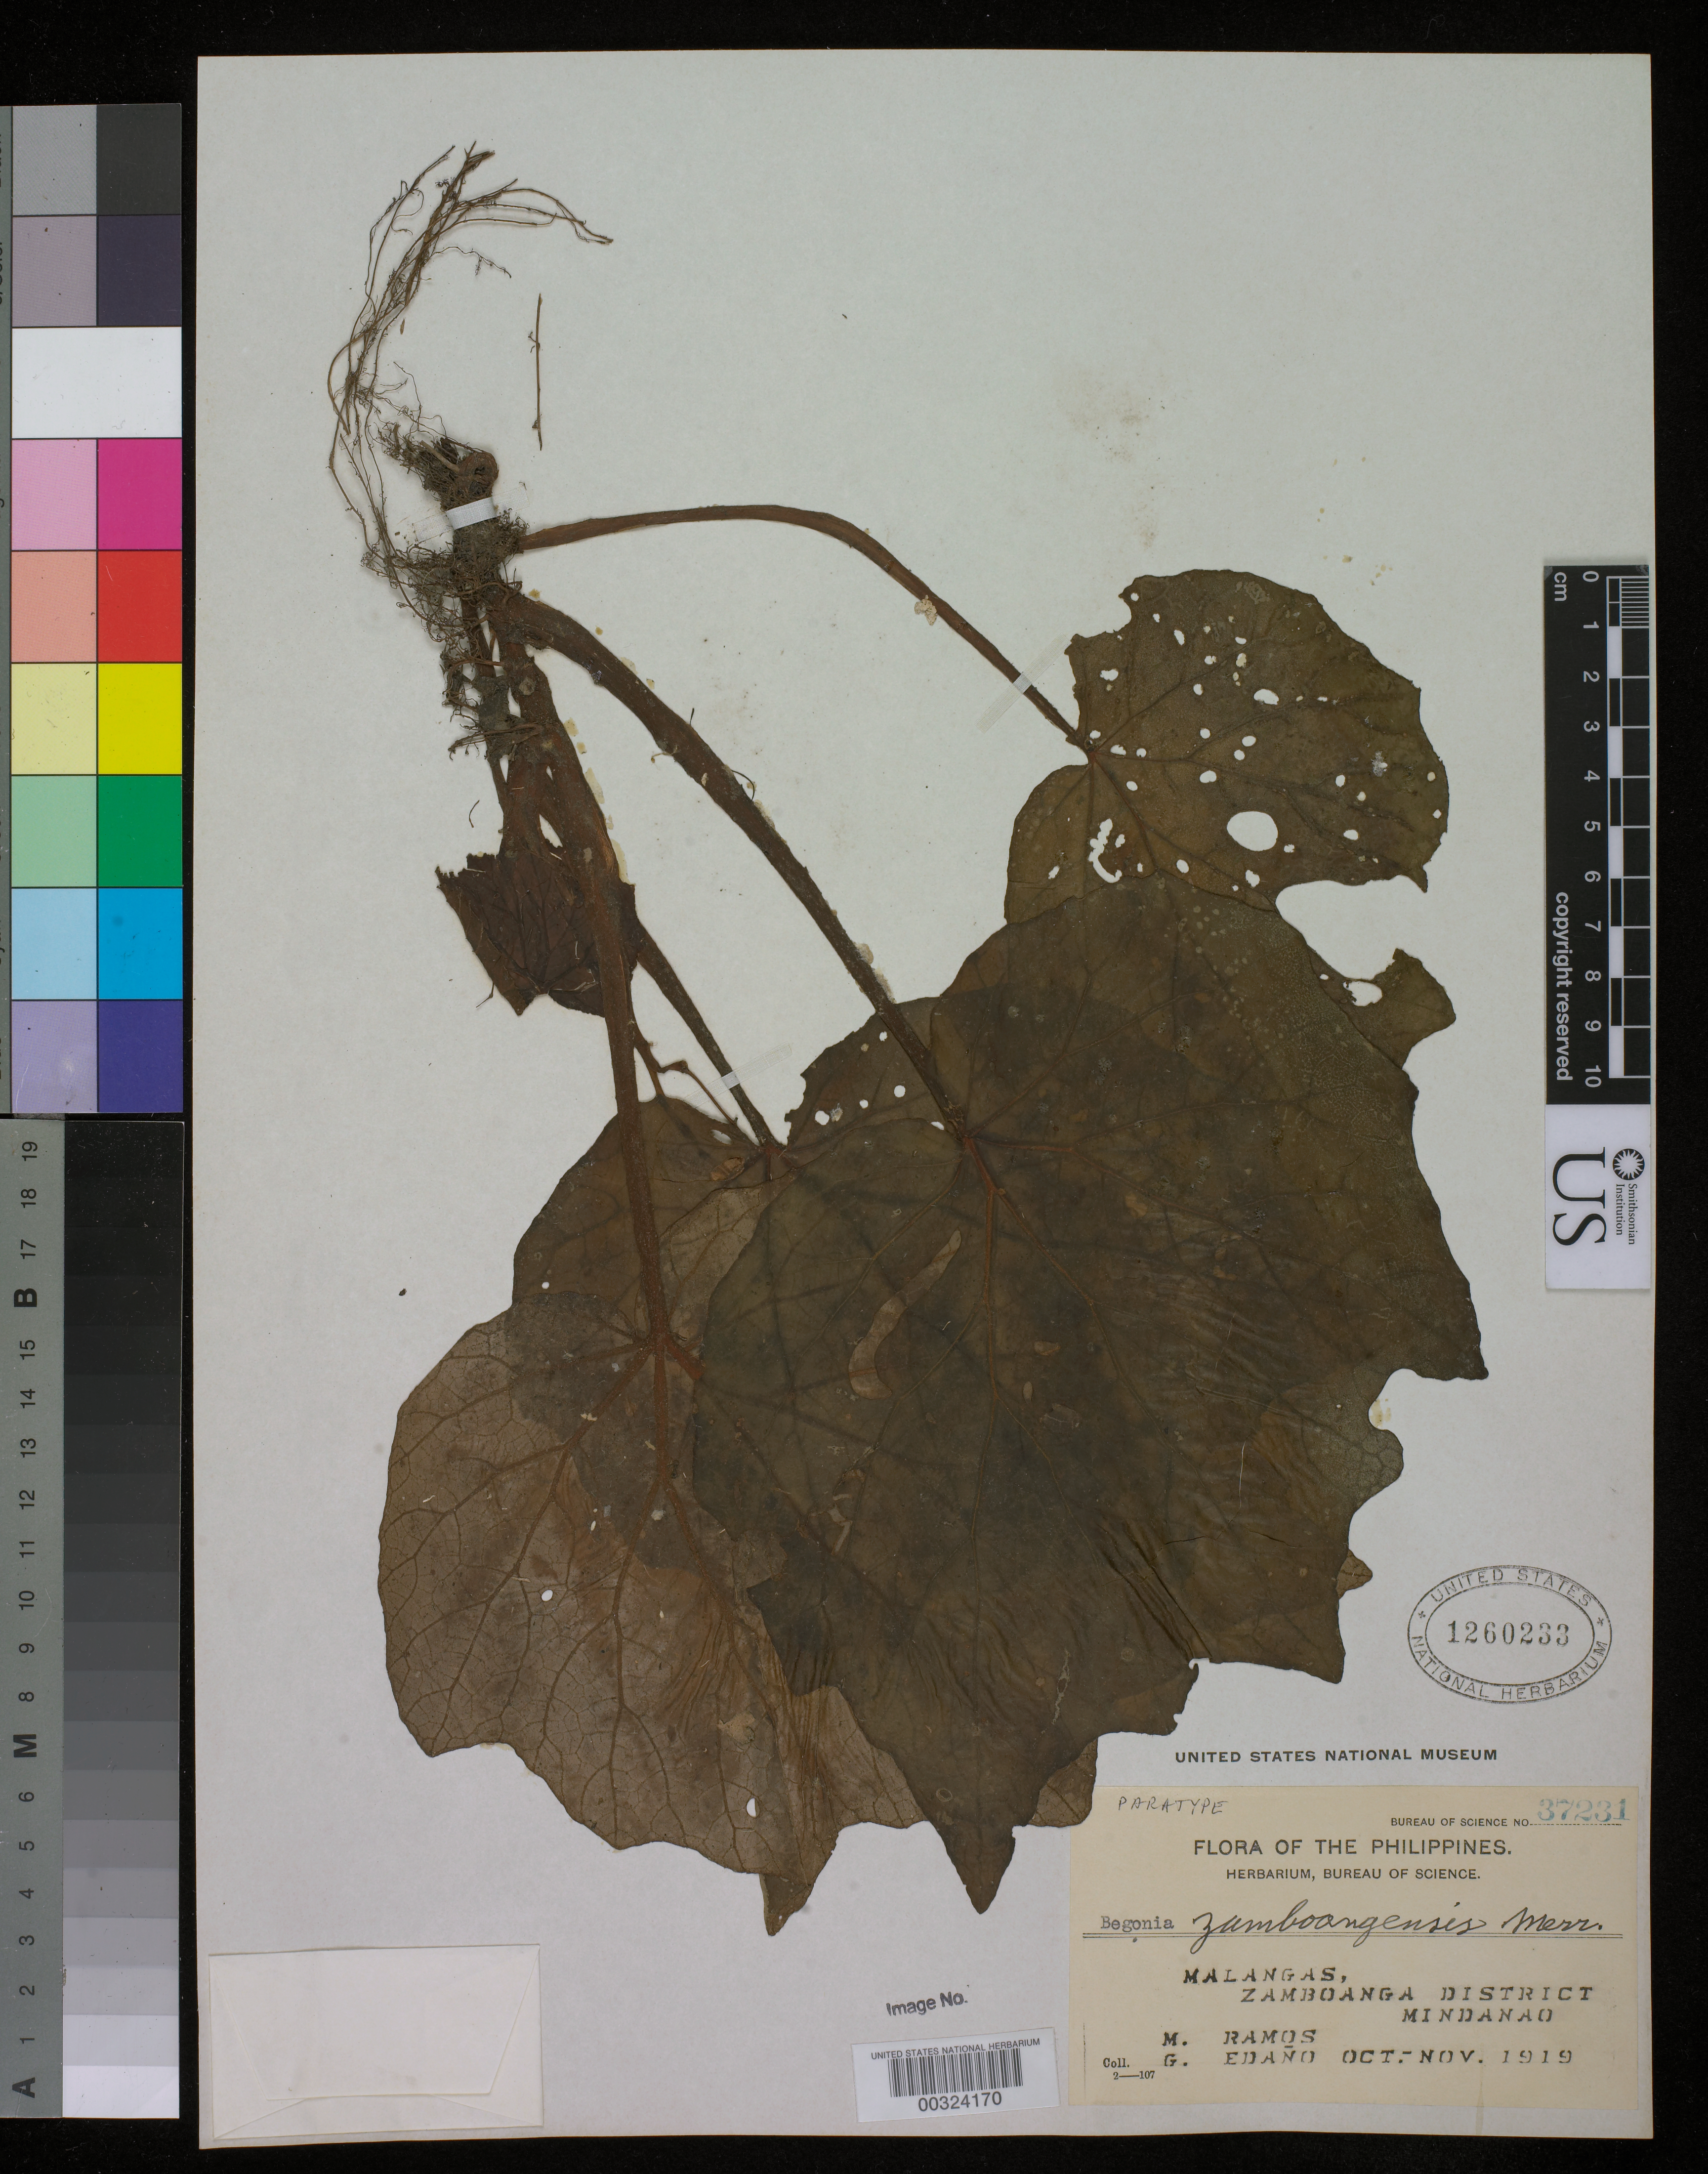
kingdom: Plantae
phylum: Tracheophyta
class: Magnoliopsida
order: Cucurbitales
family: Begoniaceae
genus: Begonia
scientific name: Begonia zamboangensis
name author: Merr.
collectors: M. Ramos & G. E. Edaño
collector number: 37231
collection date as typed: Oct 1919 to -- Nov 1919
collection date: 1919-10/1919-11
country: Philippines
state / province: Zamboanga Peninsula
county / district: Zamboanga del Norte / Zamboanga del Sur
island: Mindanao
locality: Malangas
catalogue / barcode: US 1260233